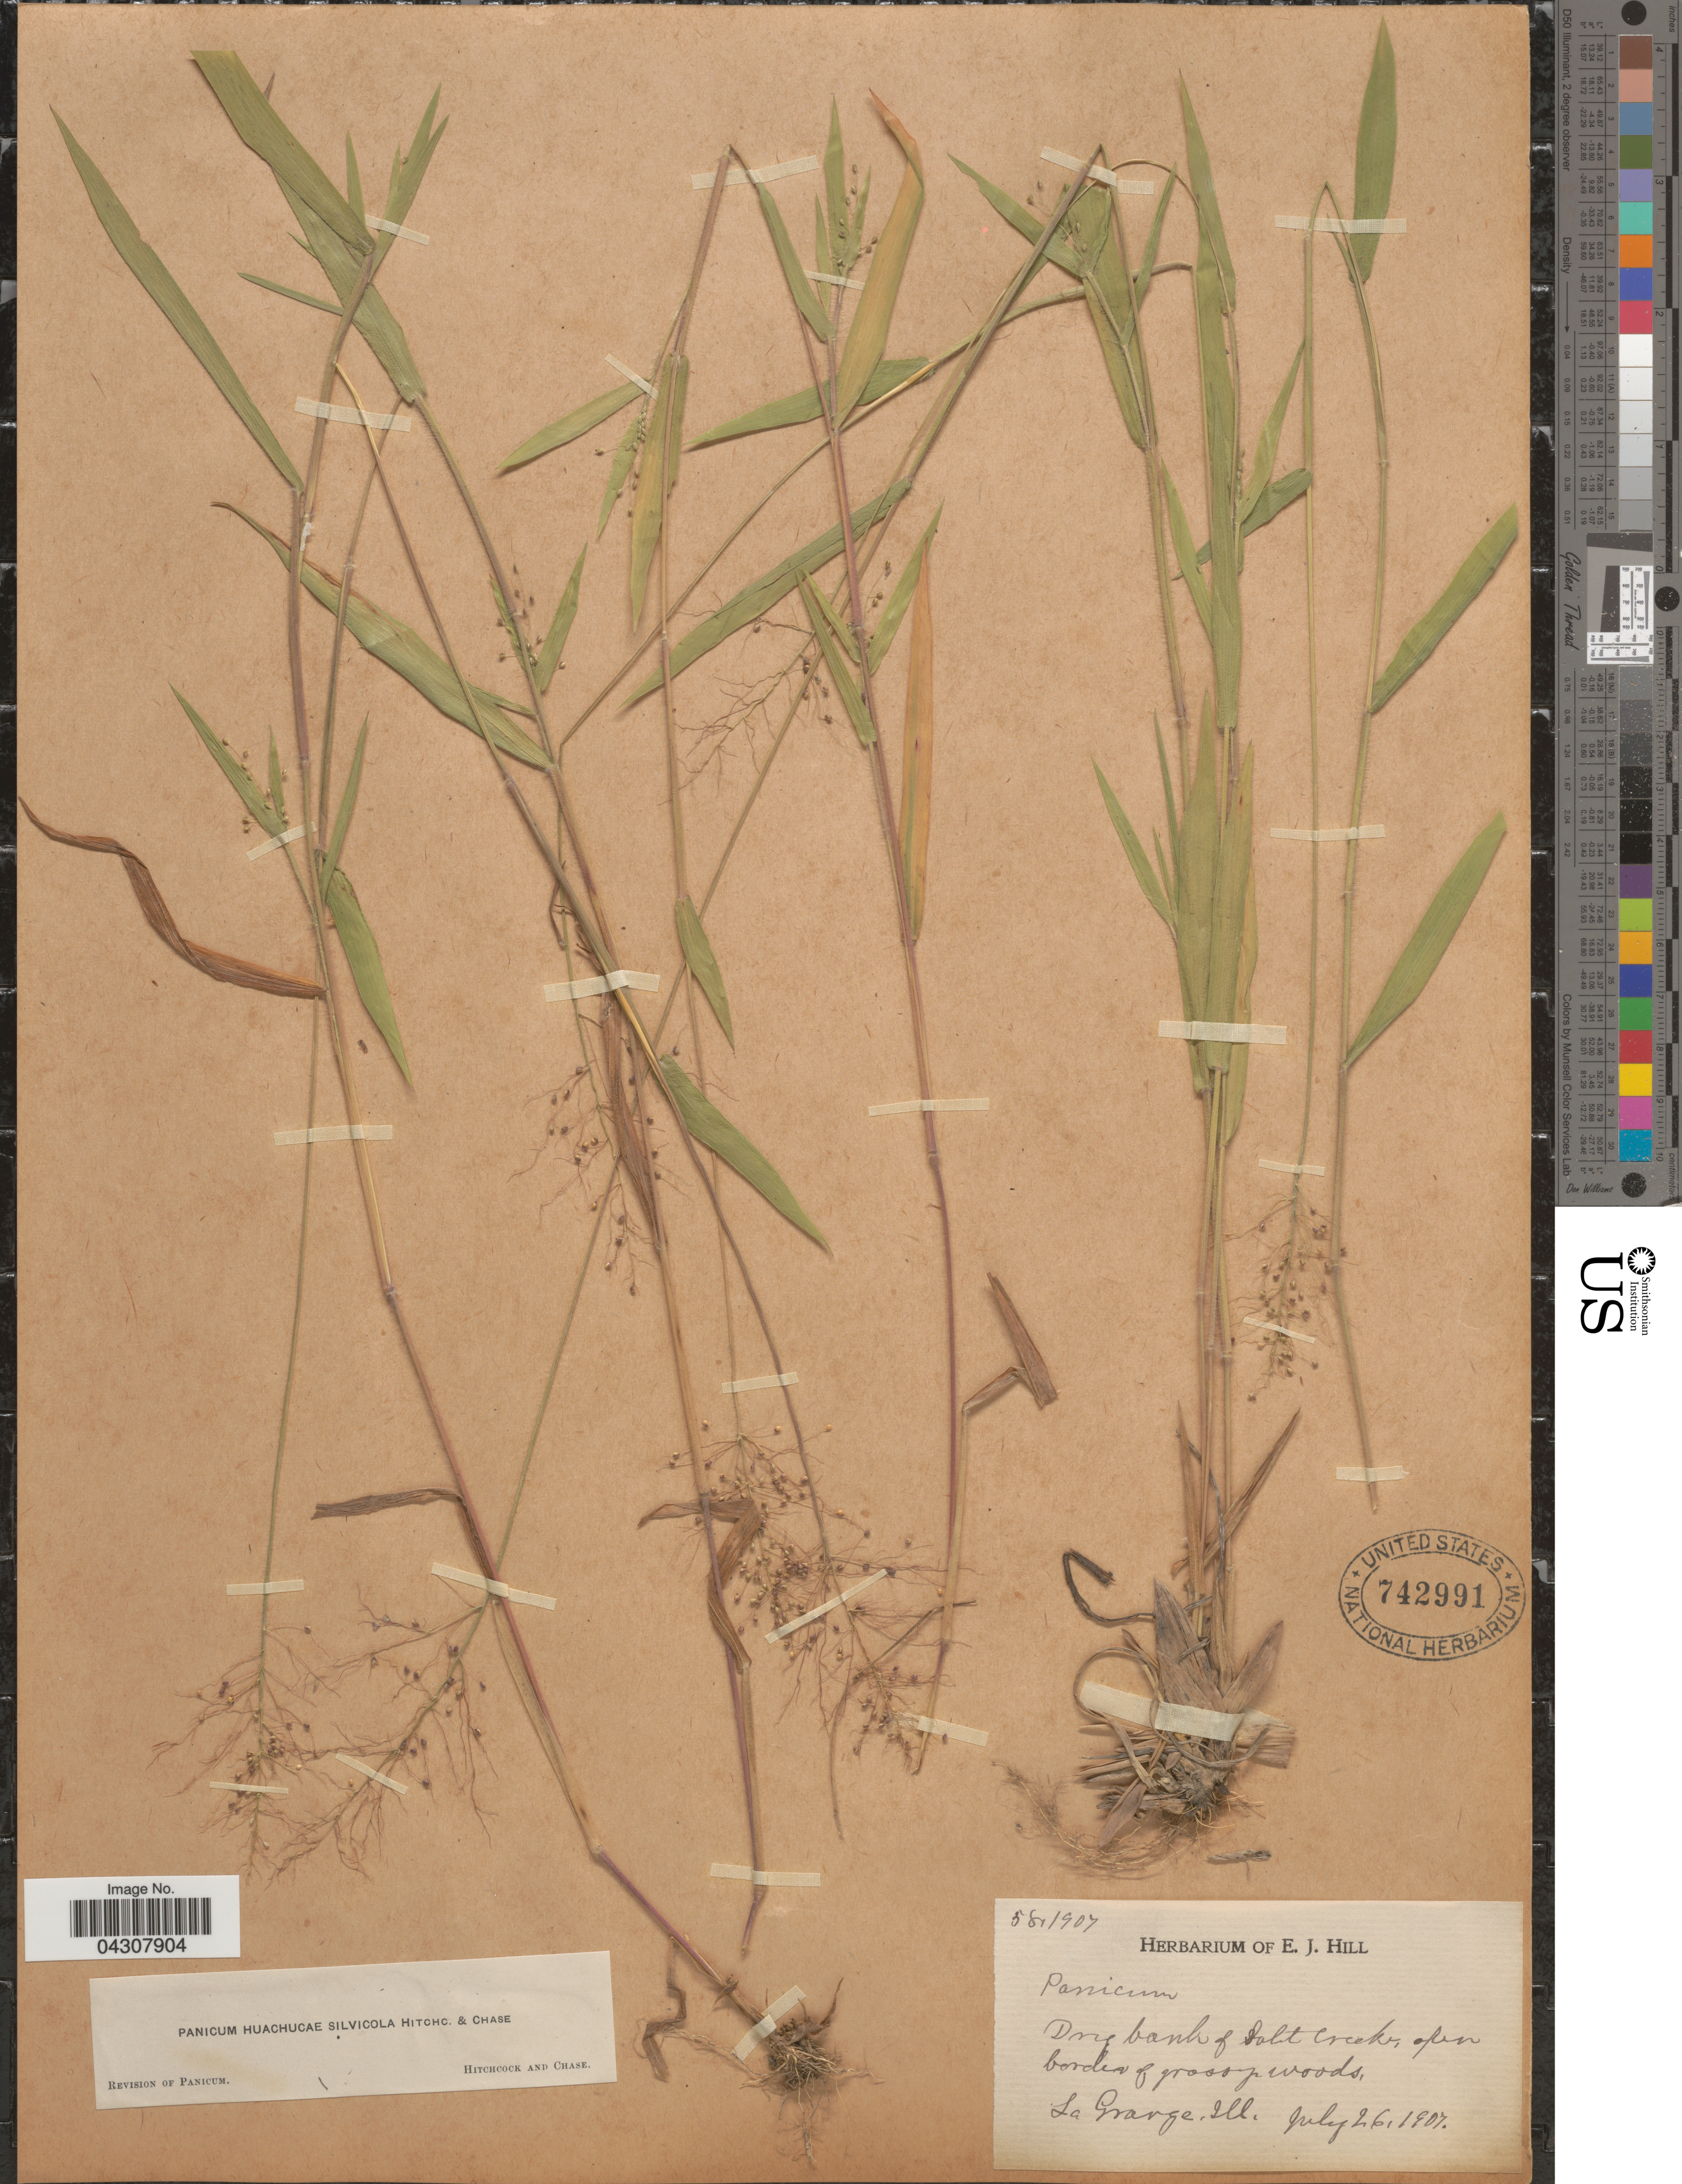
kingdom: Plantae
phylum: Tracheophyta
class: Liliopsida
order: Poales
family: Poaceae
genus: Dichanthelium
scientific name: Dichanthelium acuminatum var. acuminatum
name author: (Sw.) Gould & C.A. Clark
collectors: Ex herb. E. J. Hill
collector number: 58,1907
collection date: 1907-07-26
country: United States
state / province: Illinois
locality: Dry bank of Salt Creek, open border of grossy woods, La Grange.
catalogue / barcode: US 742991